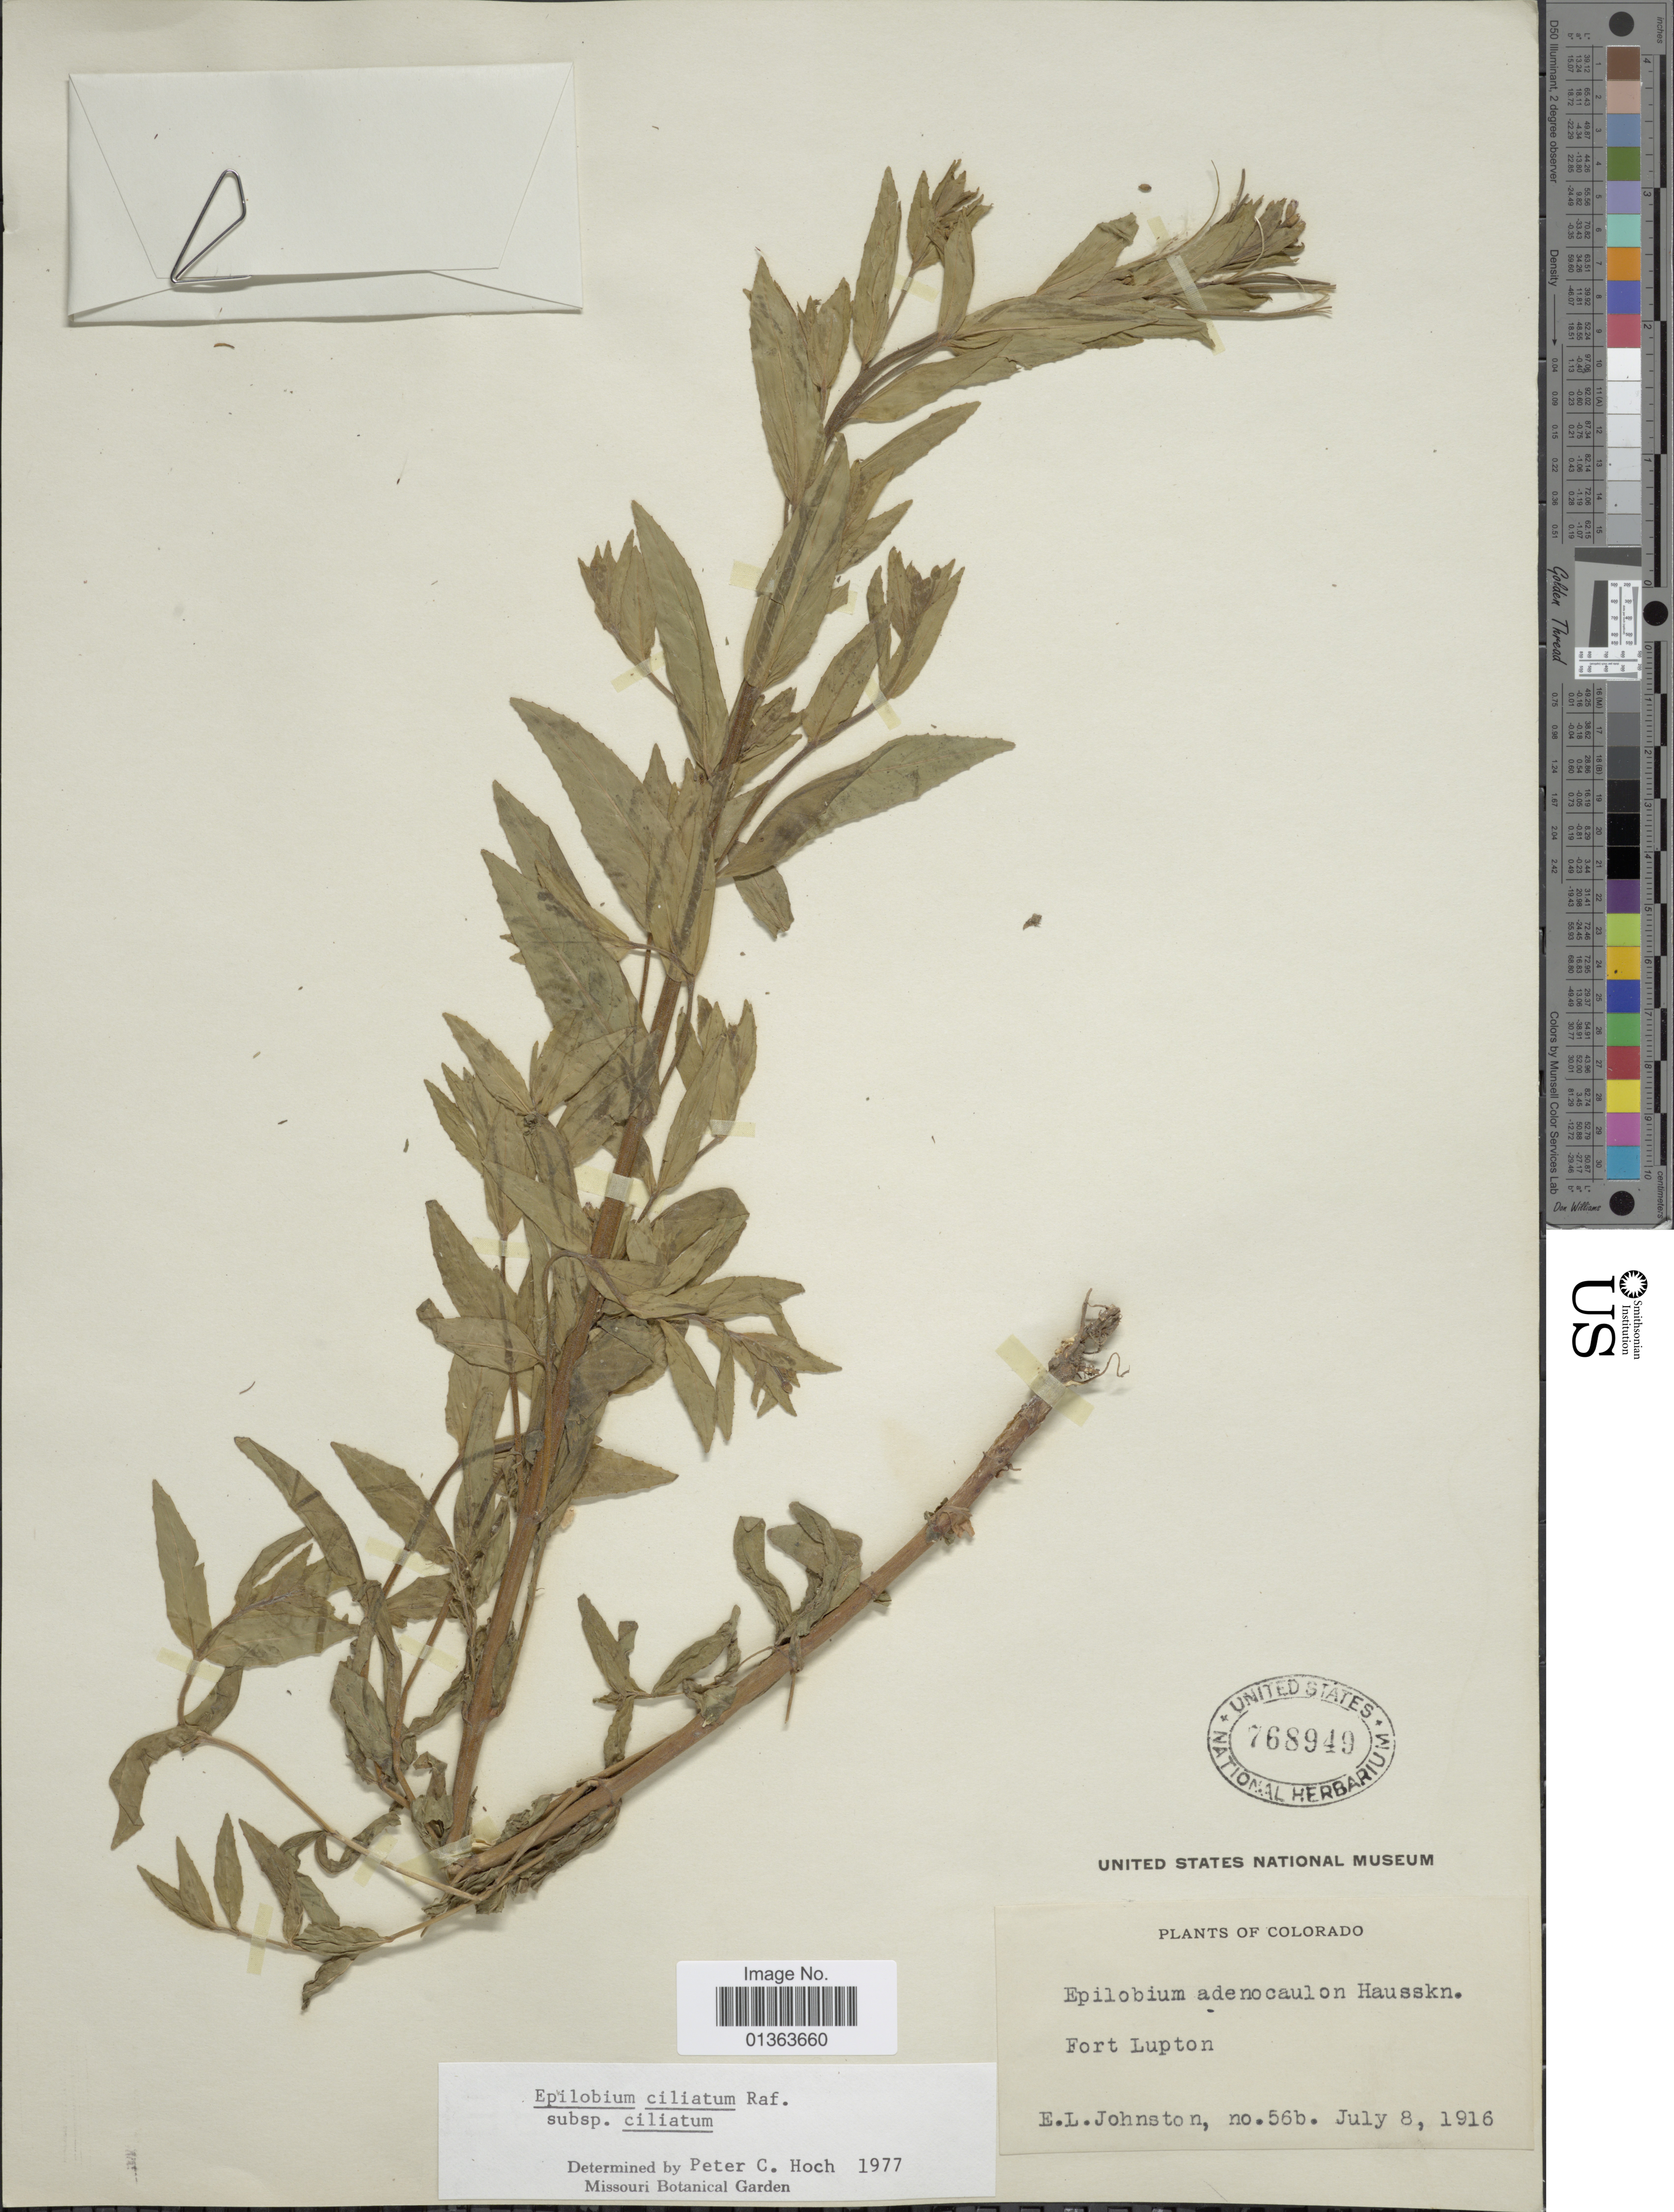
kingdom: Plantae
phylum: Tracheophyta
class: Magnoliopsida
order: Myrtales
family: Onagraceae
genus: Epilobium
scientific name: Epilobium ciliatum subsp. ciliatum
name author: Raf.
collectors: E. L. Johnston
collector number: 56b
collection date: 1916-07-08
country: United States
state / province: Colorado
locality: Fort Lupton.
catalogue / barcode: US 768949